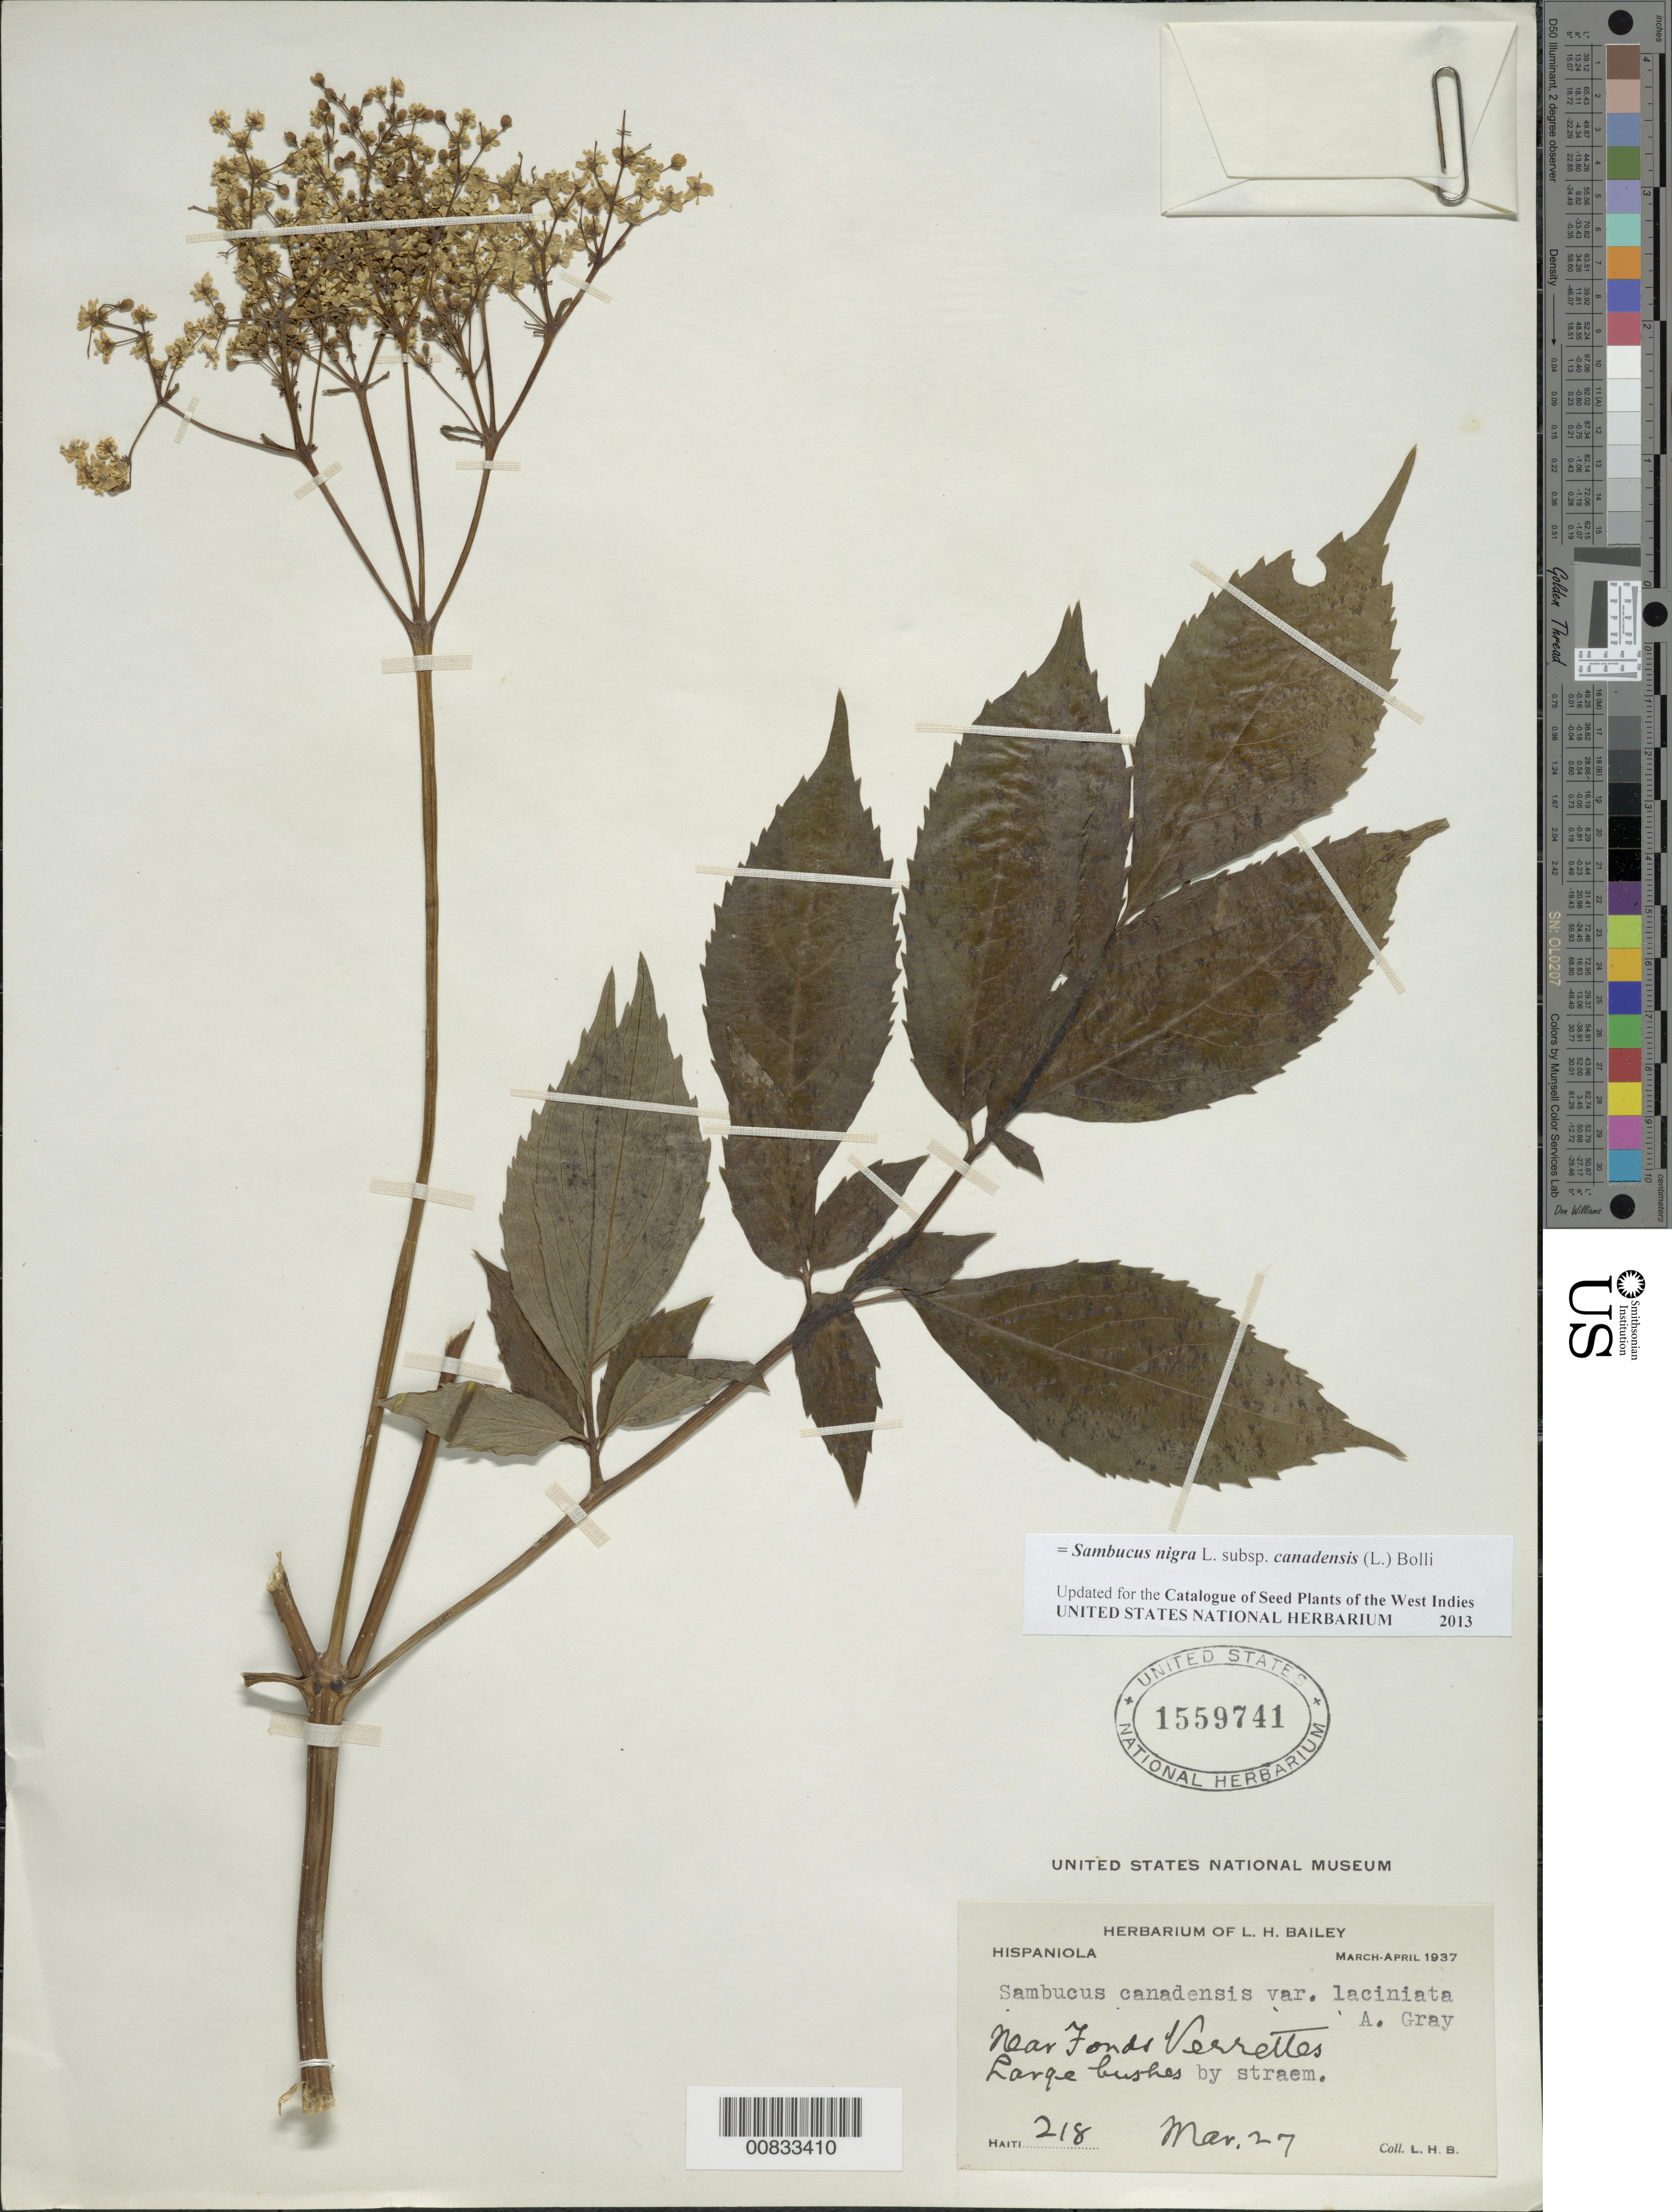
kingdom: Plantae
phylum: Tracheophyta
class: Magnoliopsida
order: Dipsacales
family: Viburnaceae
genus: Sambucus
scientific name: Sambucus nigra subsp. canadensis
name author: (L.) Bolli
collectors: L. H. Bailey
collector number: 218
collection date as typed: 27 Mar 1937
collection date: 1937-03-27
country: Haiti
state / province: Ouest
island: Hispaniola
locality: Near Fond Verrettes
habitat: By stream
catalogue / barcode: US 1559741